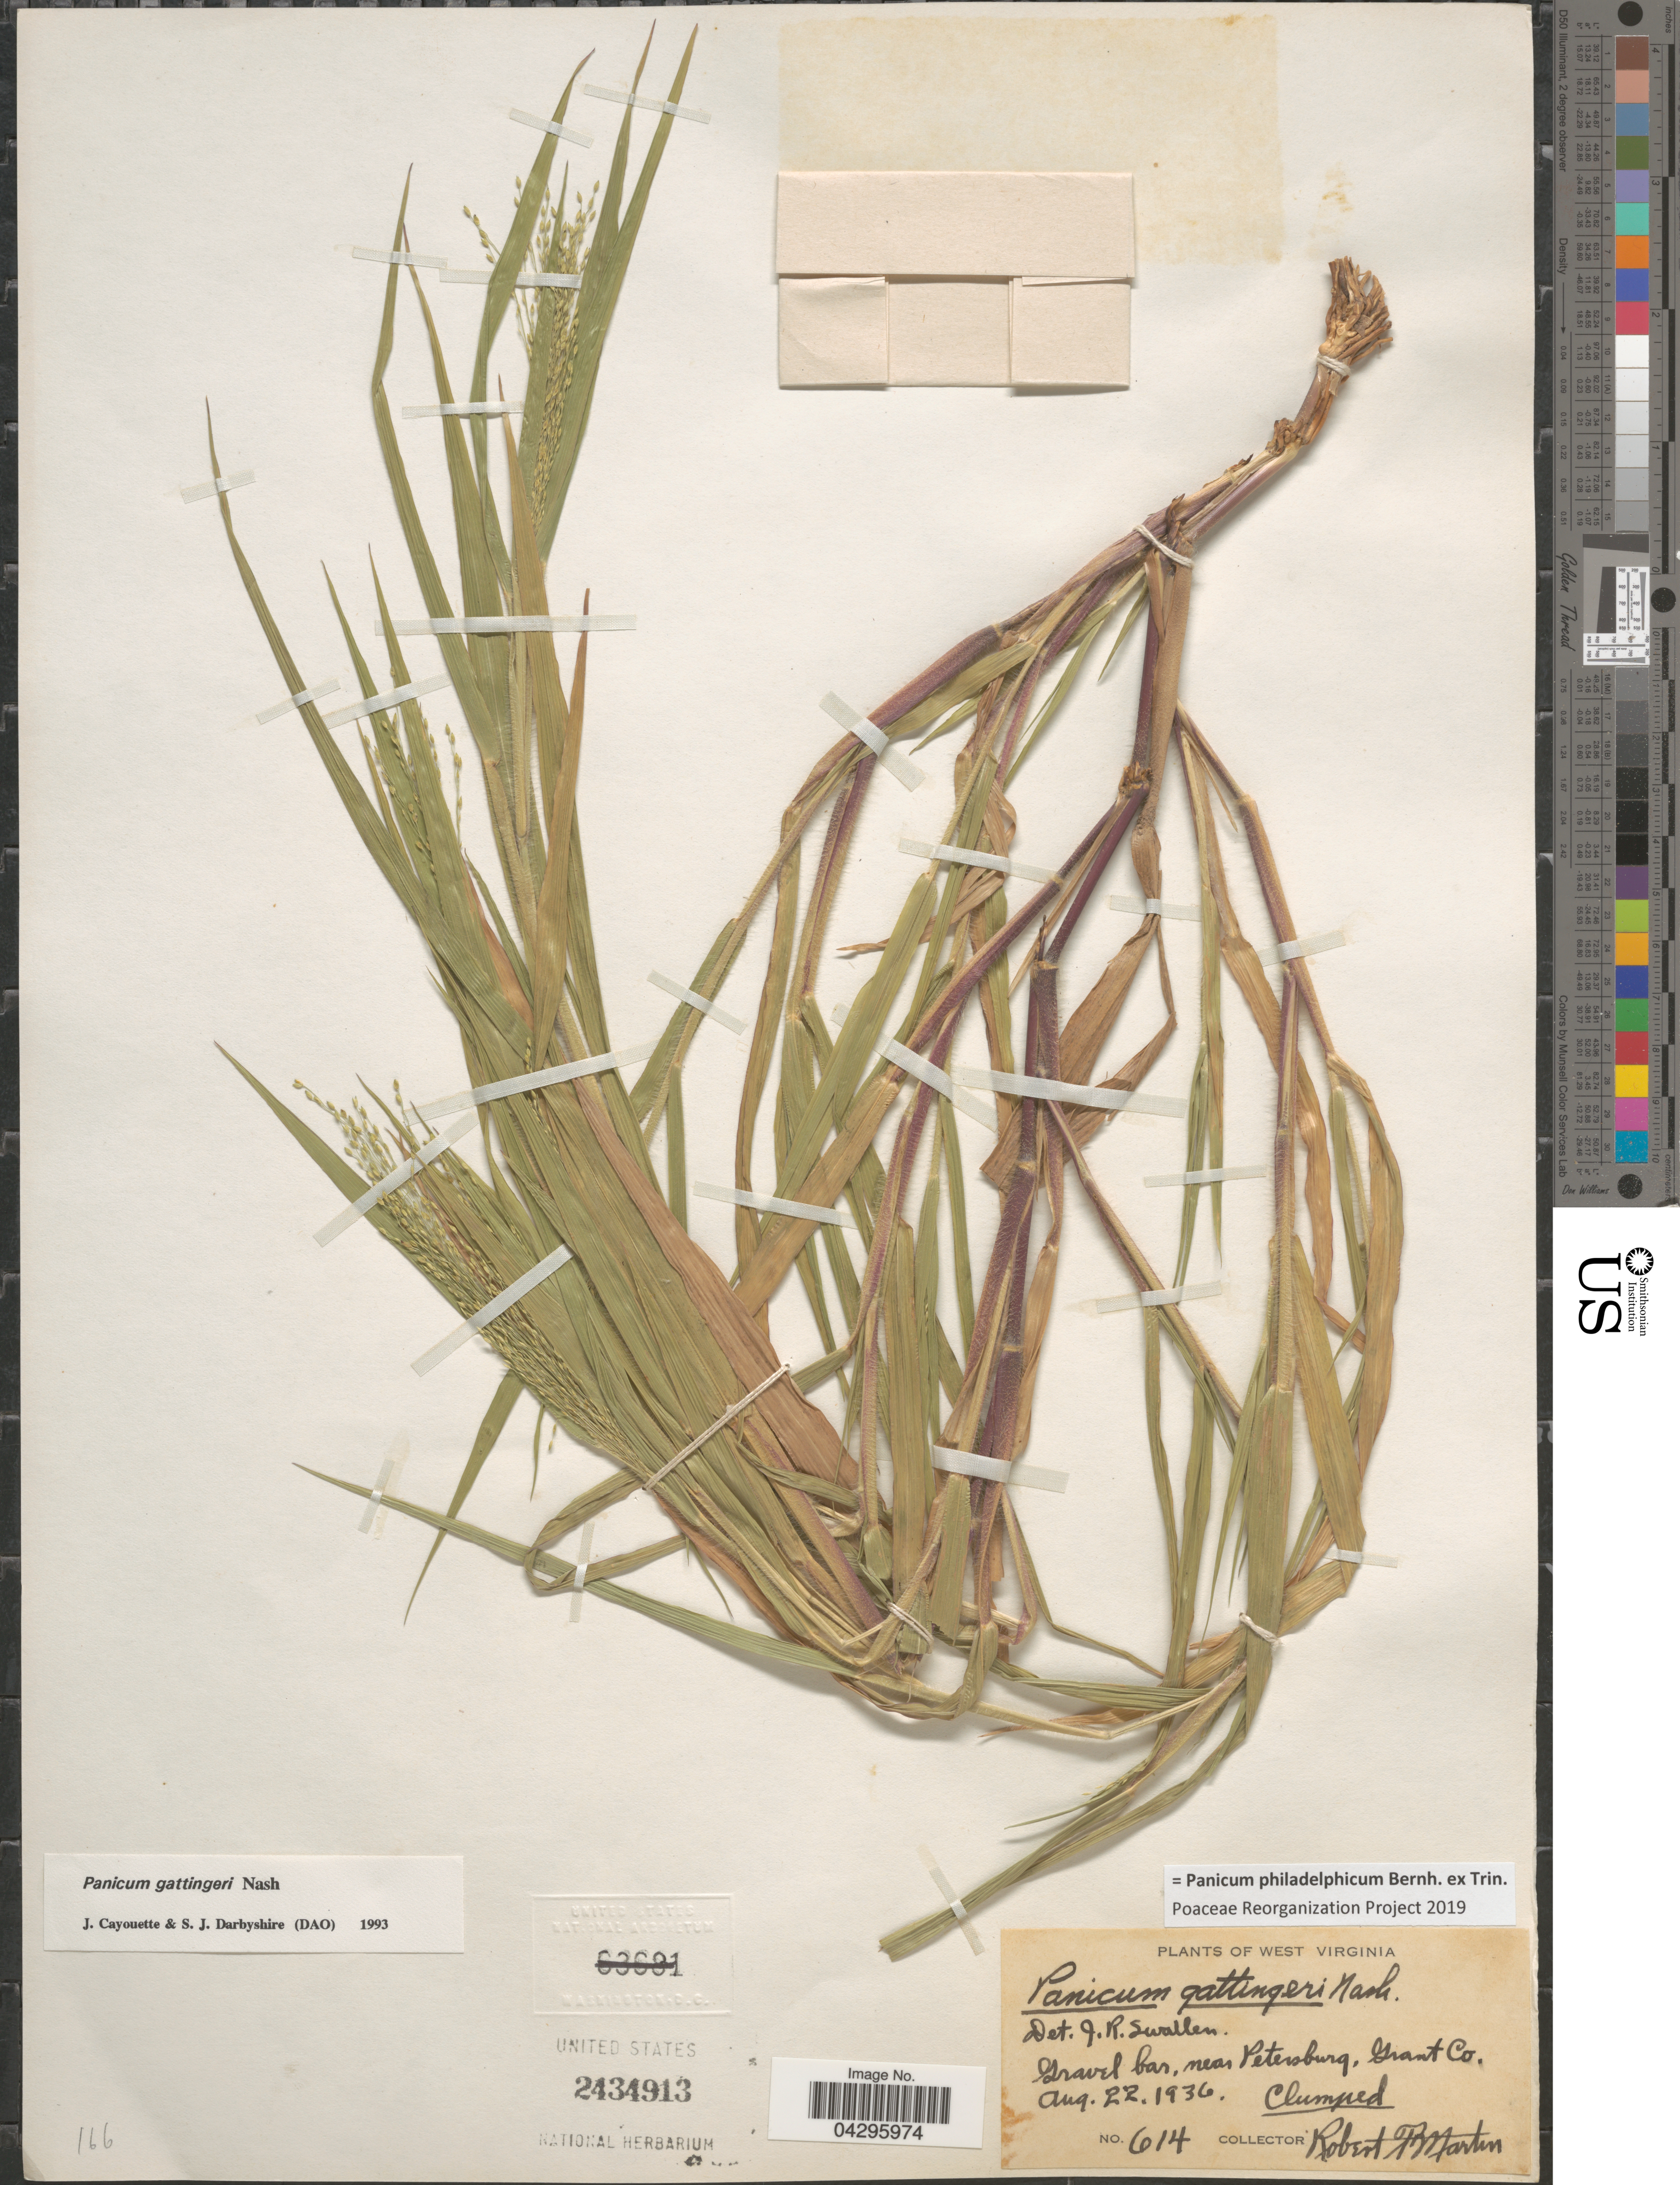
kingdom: Plantae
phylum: Tracheophyta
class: Liliopsida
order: Poales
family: Poaceae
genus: Panicum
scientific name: Panicum philadelphicum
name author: Bernh. ex Trin.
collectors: R. F. Martin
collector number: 614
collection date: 1936-08-22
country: United States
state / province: West Virginia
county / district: Grant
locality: Gravel bar, near Petersburg, Grant Co.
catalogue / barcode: US 2434913